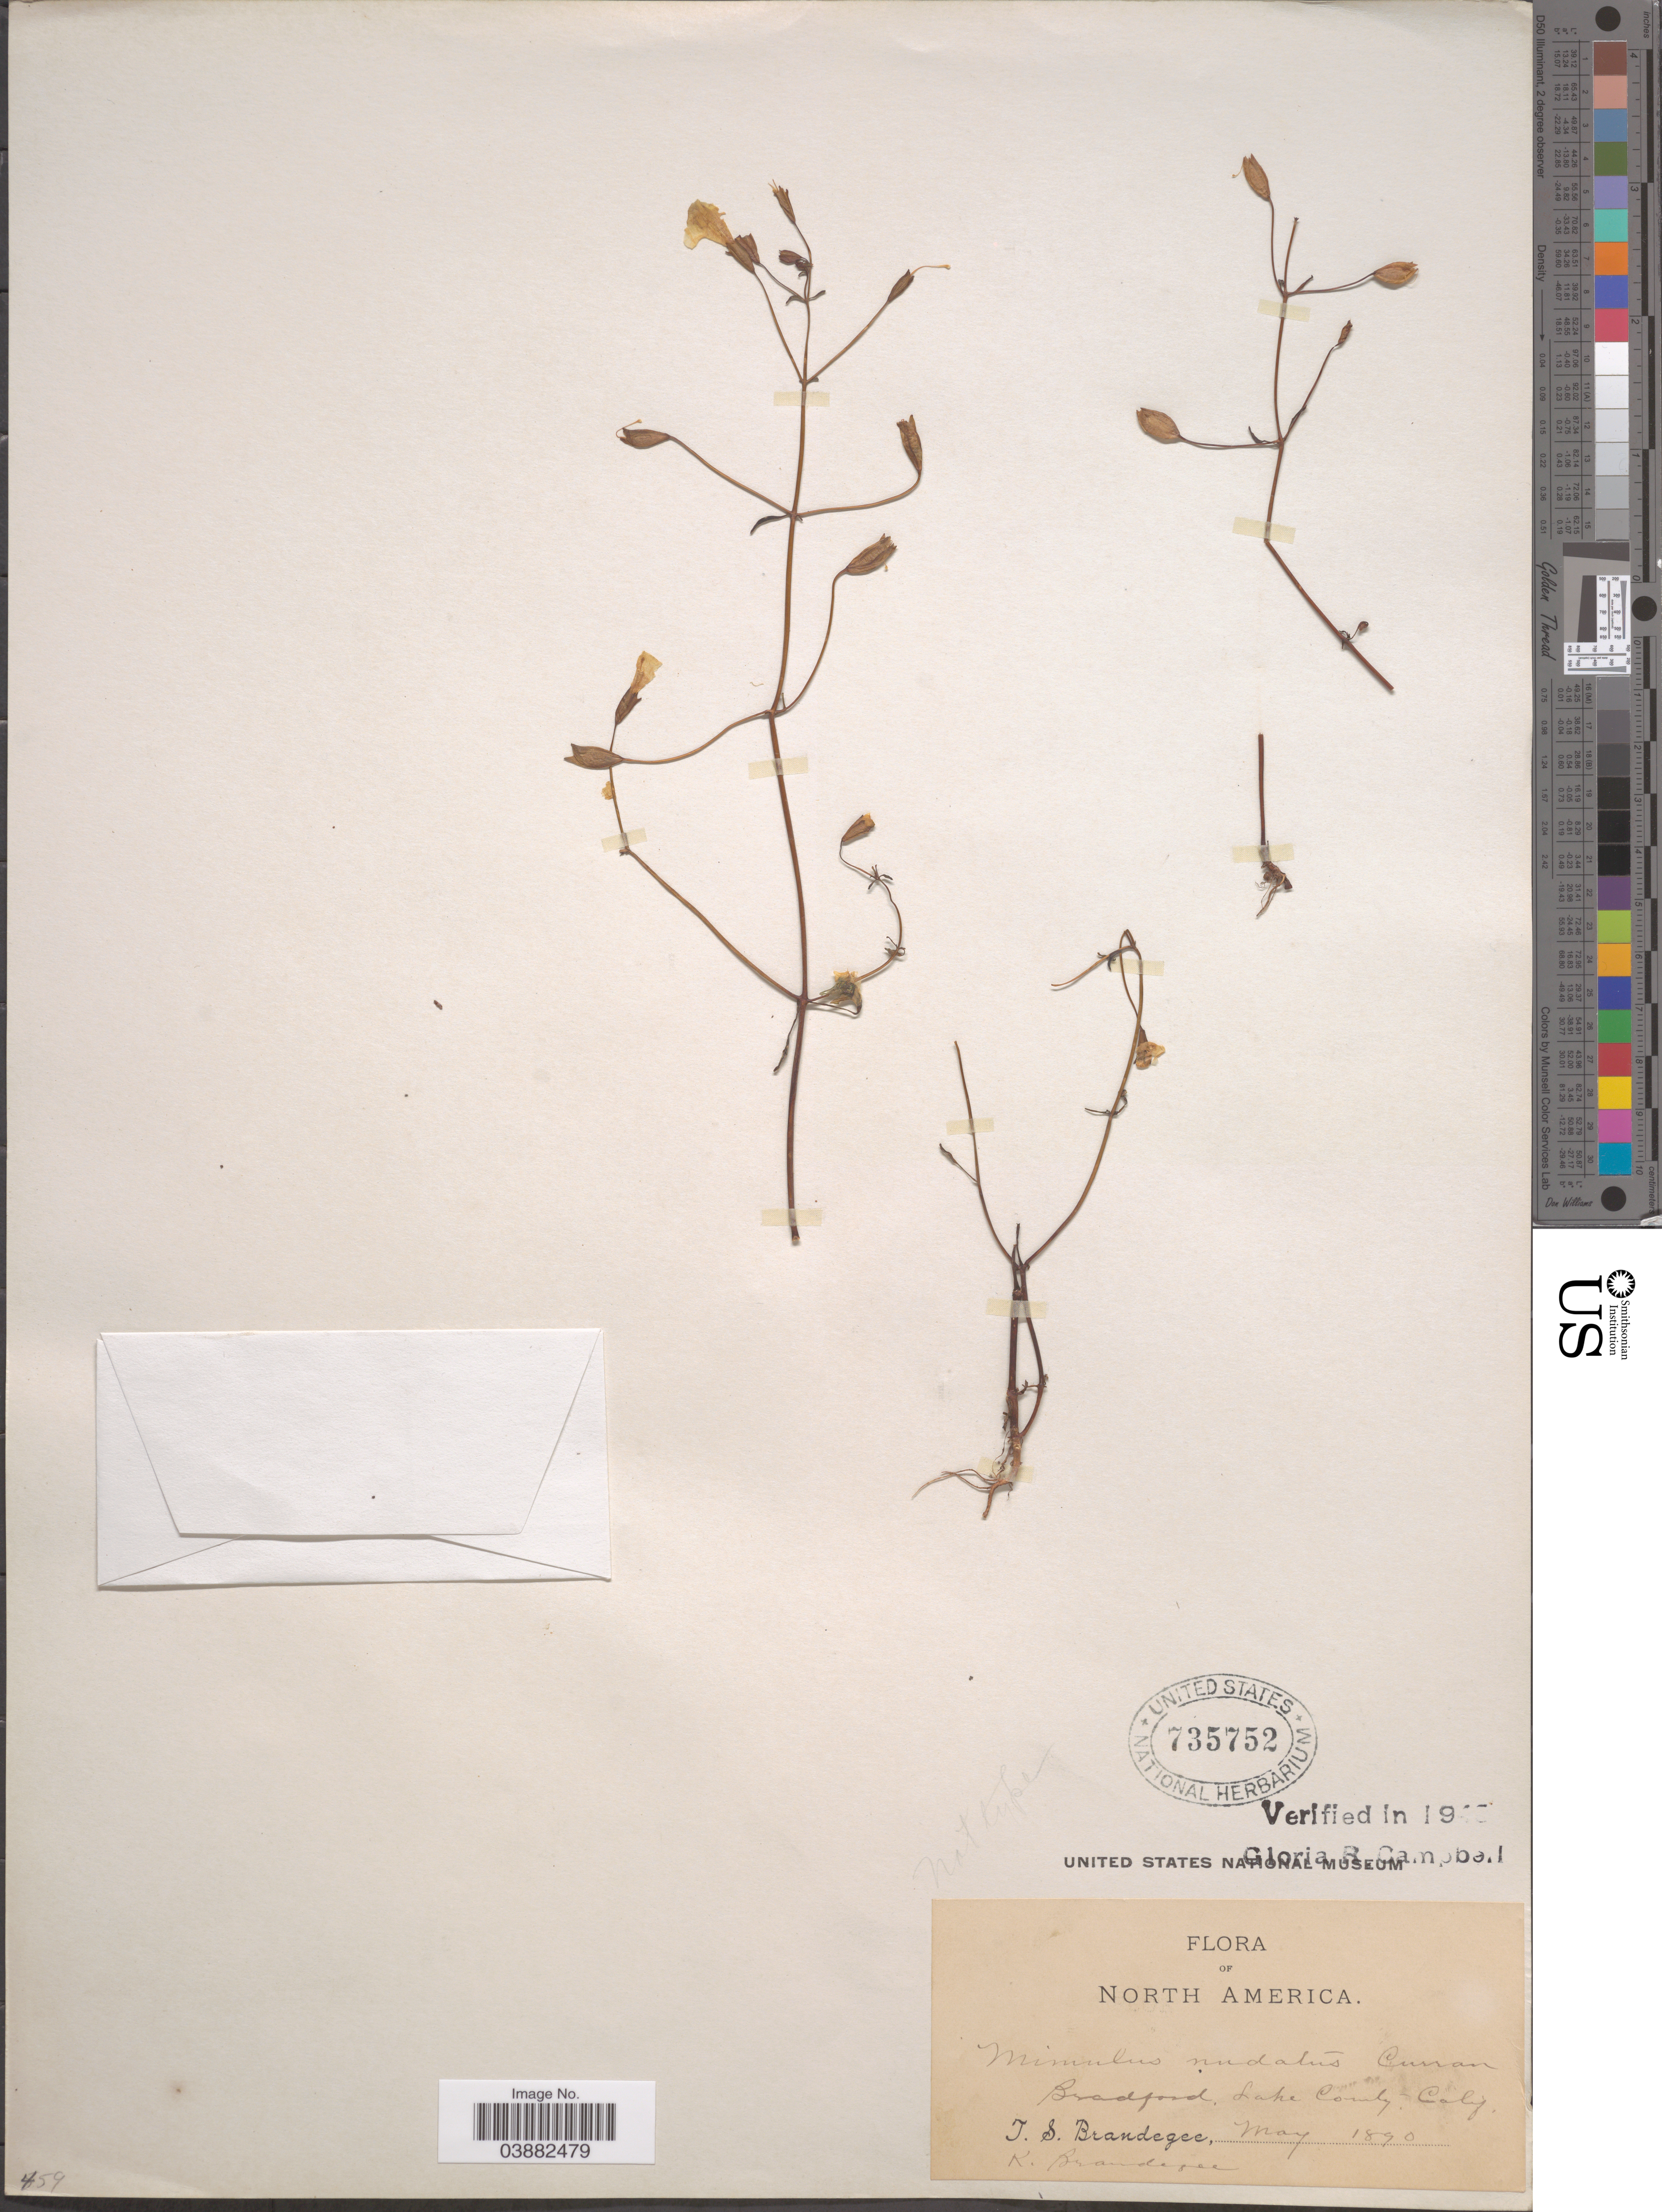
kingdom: Plantae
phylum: Tracheophyta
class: Magnoliopsida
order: Lamiales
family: Phrymaceae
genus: Mimulus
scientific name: Mimulus nudatus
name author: Curran ex Greene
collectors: J. S. Brandegee & K. Brandegee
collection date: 1890-05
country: United States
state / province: California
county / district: Lake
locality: Bradford Lake County.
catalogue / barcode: US 735752